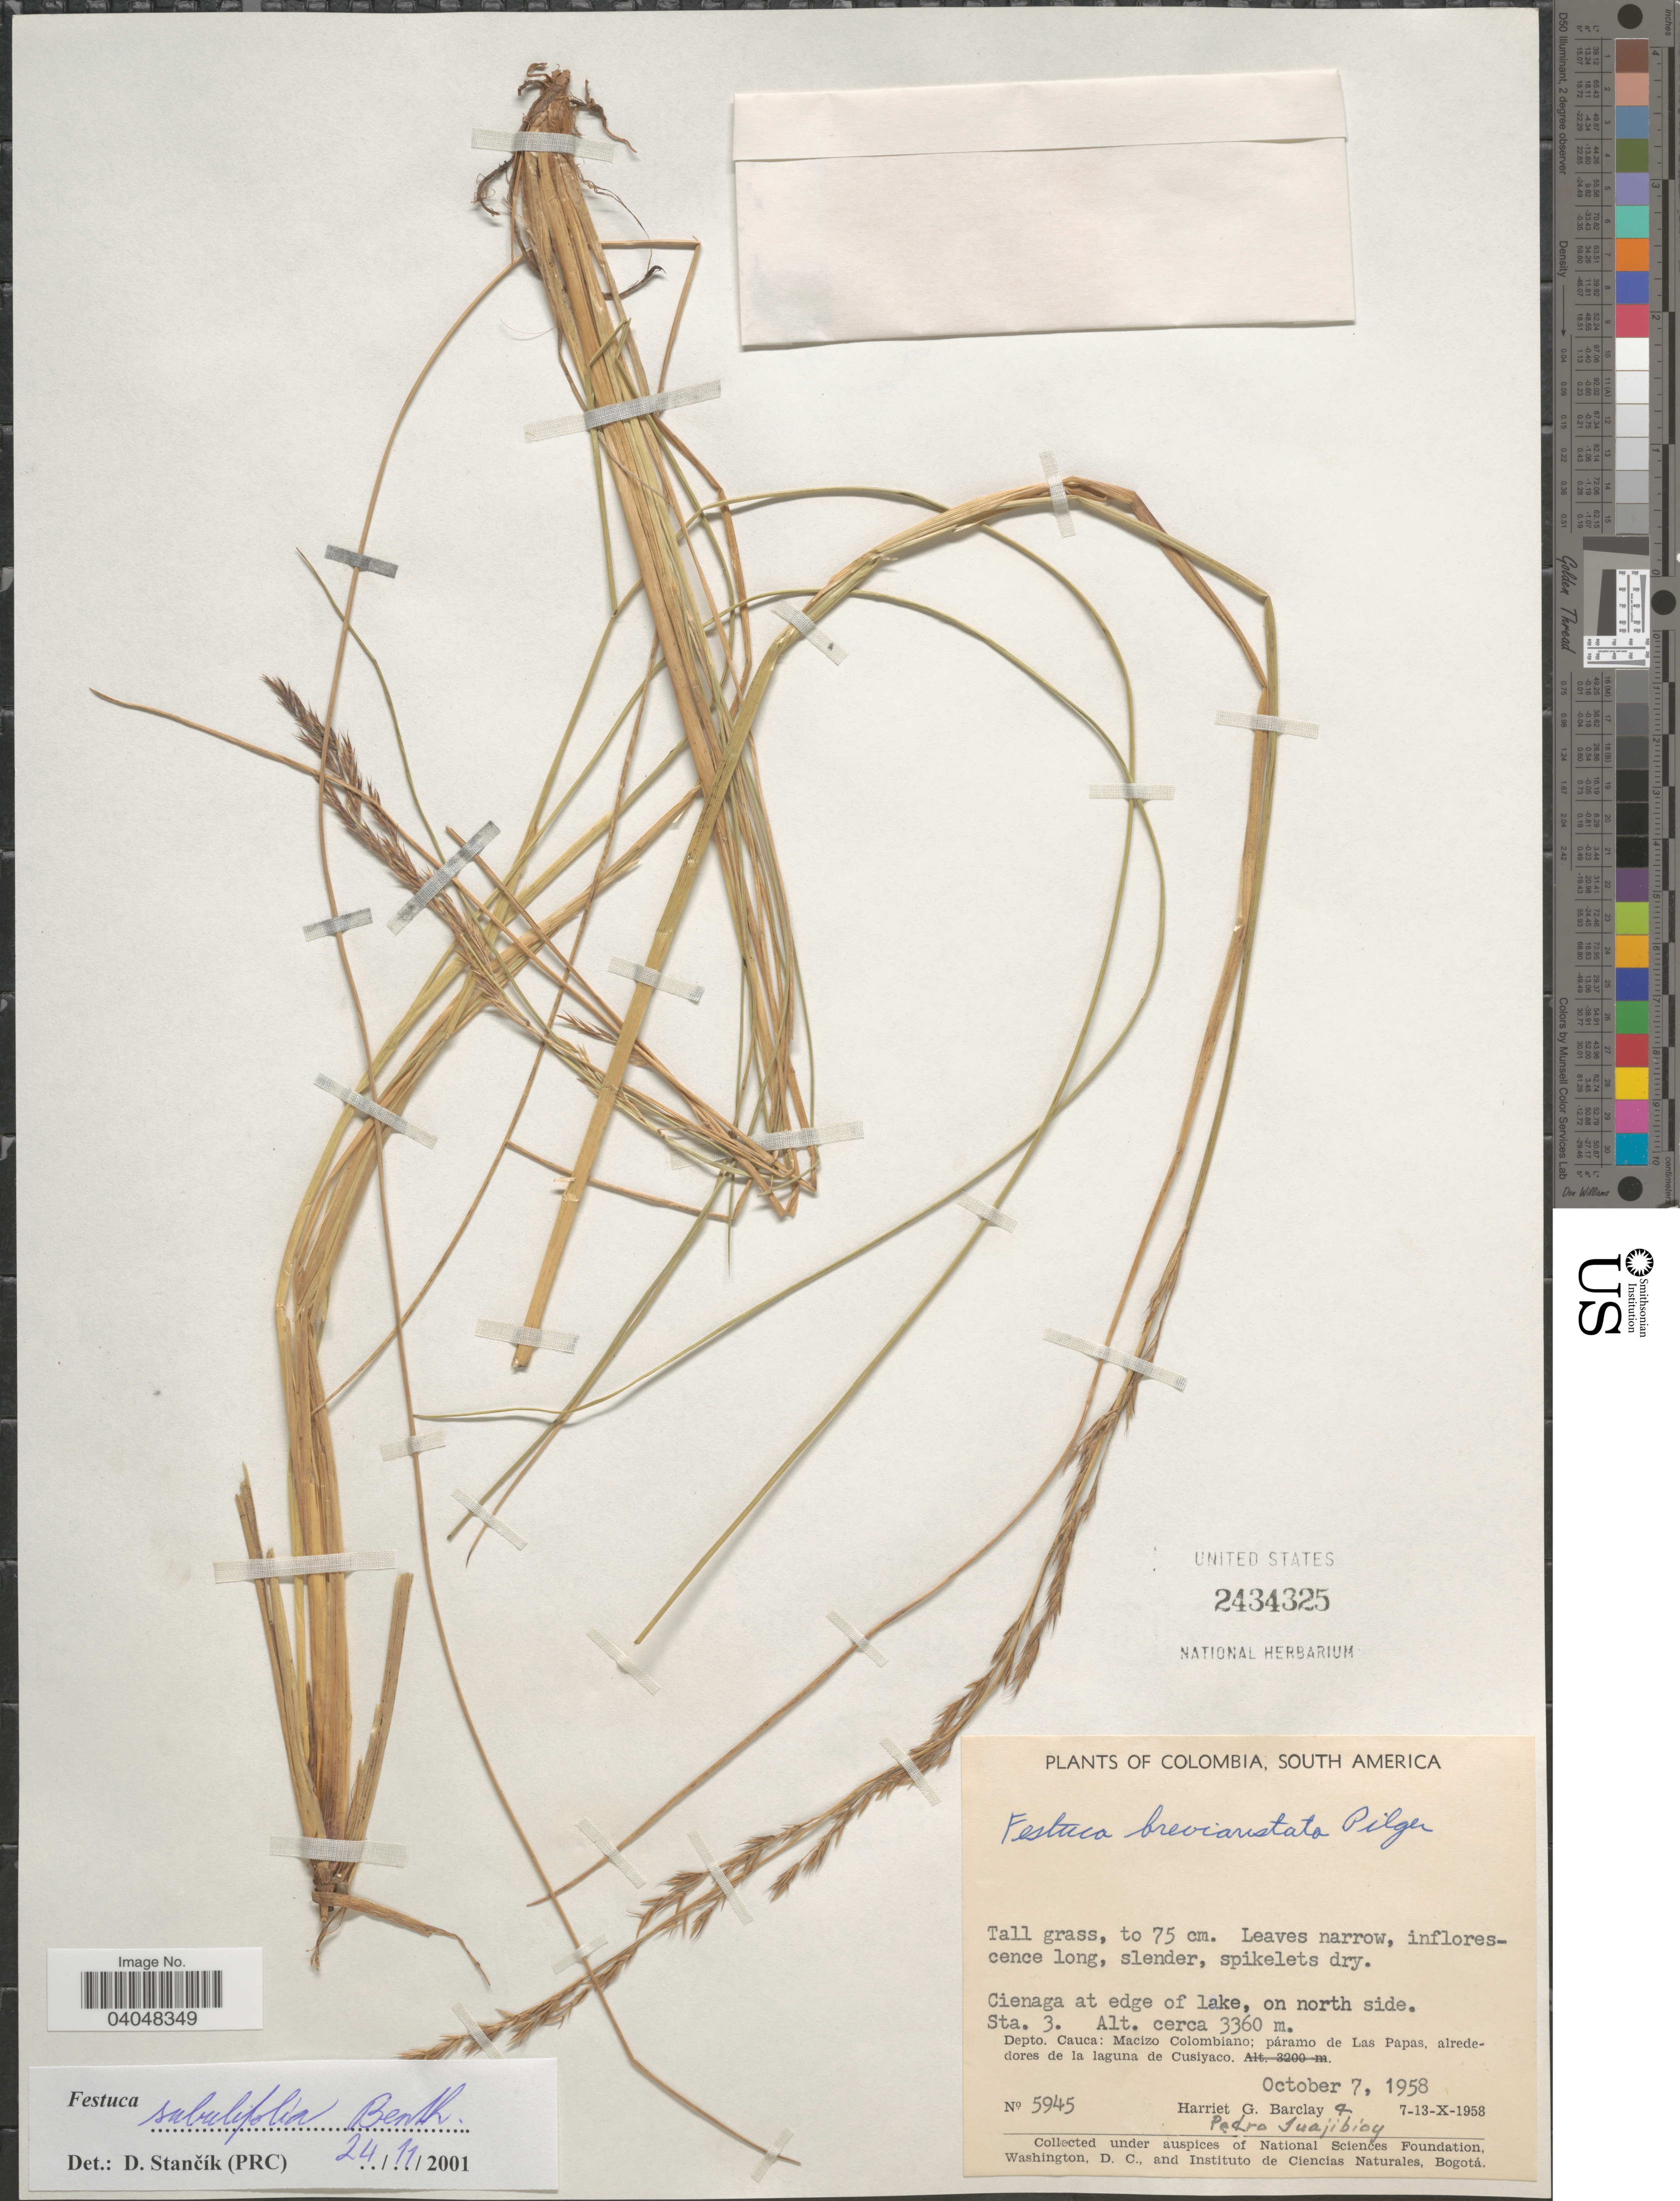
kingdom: Plantae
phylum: Tracheophyta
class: Liliopsida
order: Poales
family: Poaceae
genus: Festuca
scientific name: Festuca subulifolia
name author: Benth.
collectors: H. G. Barclay & P. Juajibioy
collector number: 5945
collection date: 1958-10-07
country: Colombia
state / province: Cauca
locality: Cienaga at edge of lake, on north side. Sta. 3. Depto. Cauca: Macizo Colombiano: páramo de Las Papas, alrededores de la laguna de Cusiyaco.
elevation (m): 3360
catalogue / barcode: US 2434325